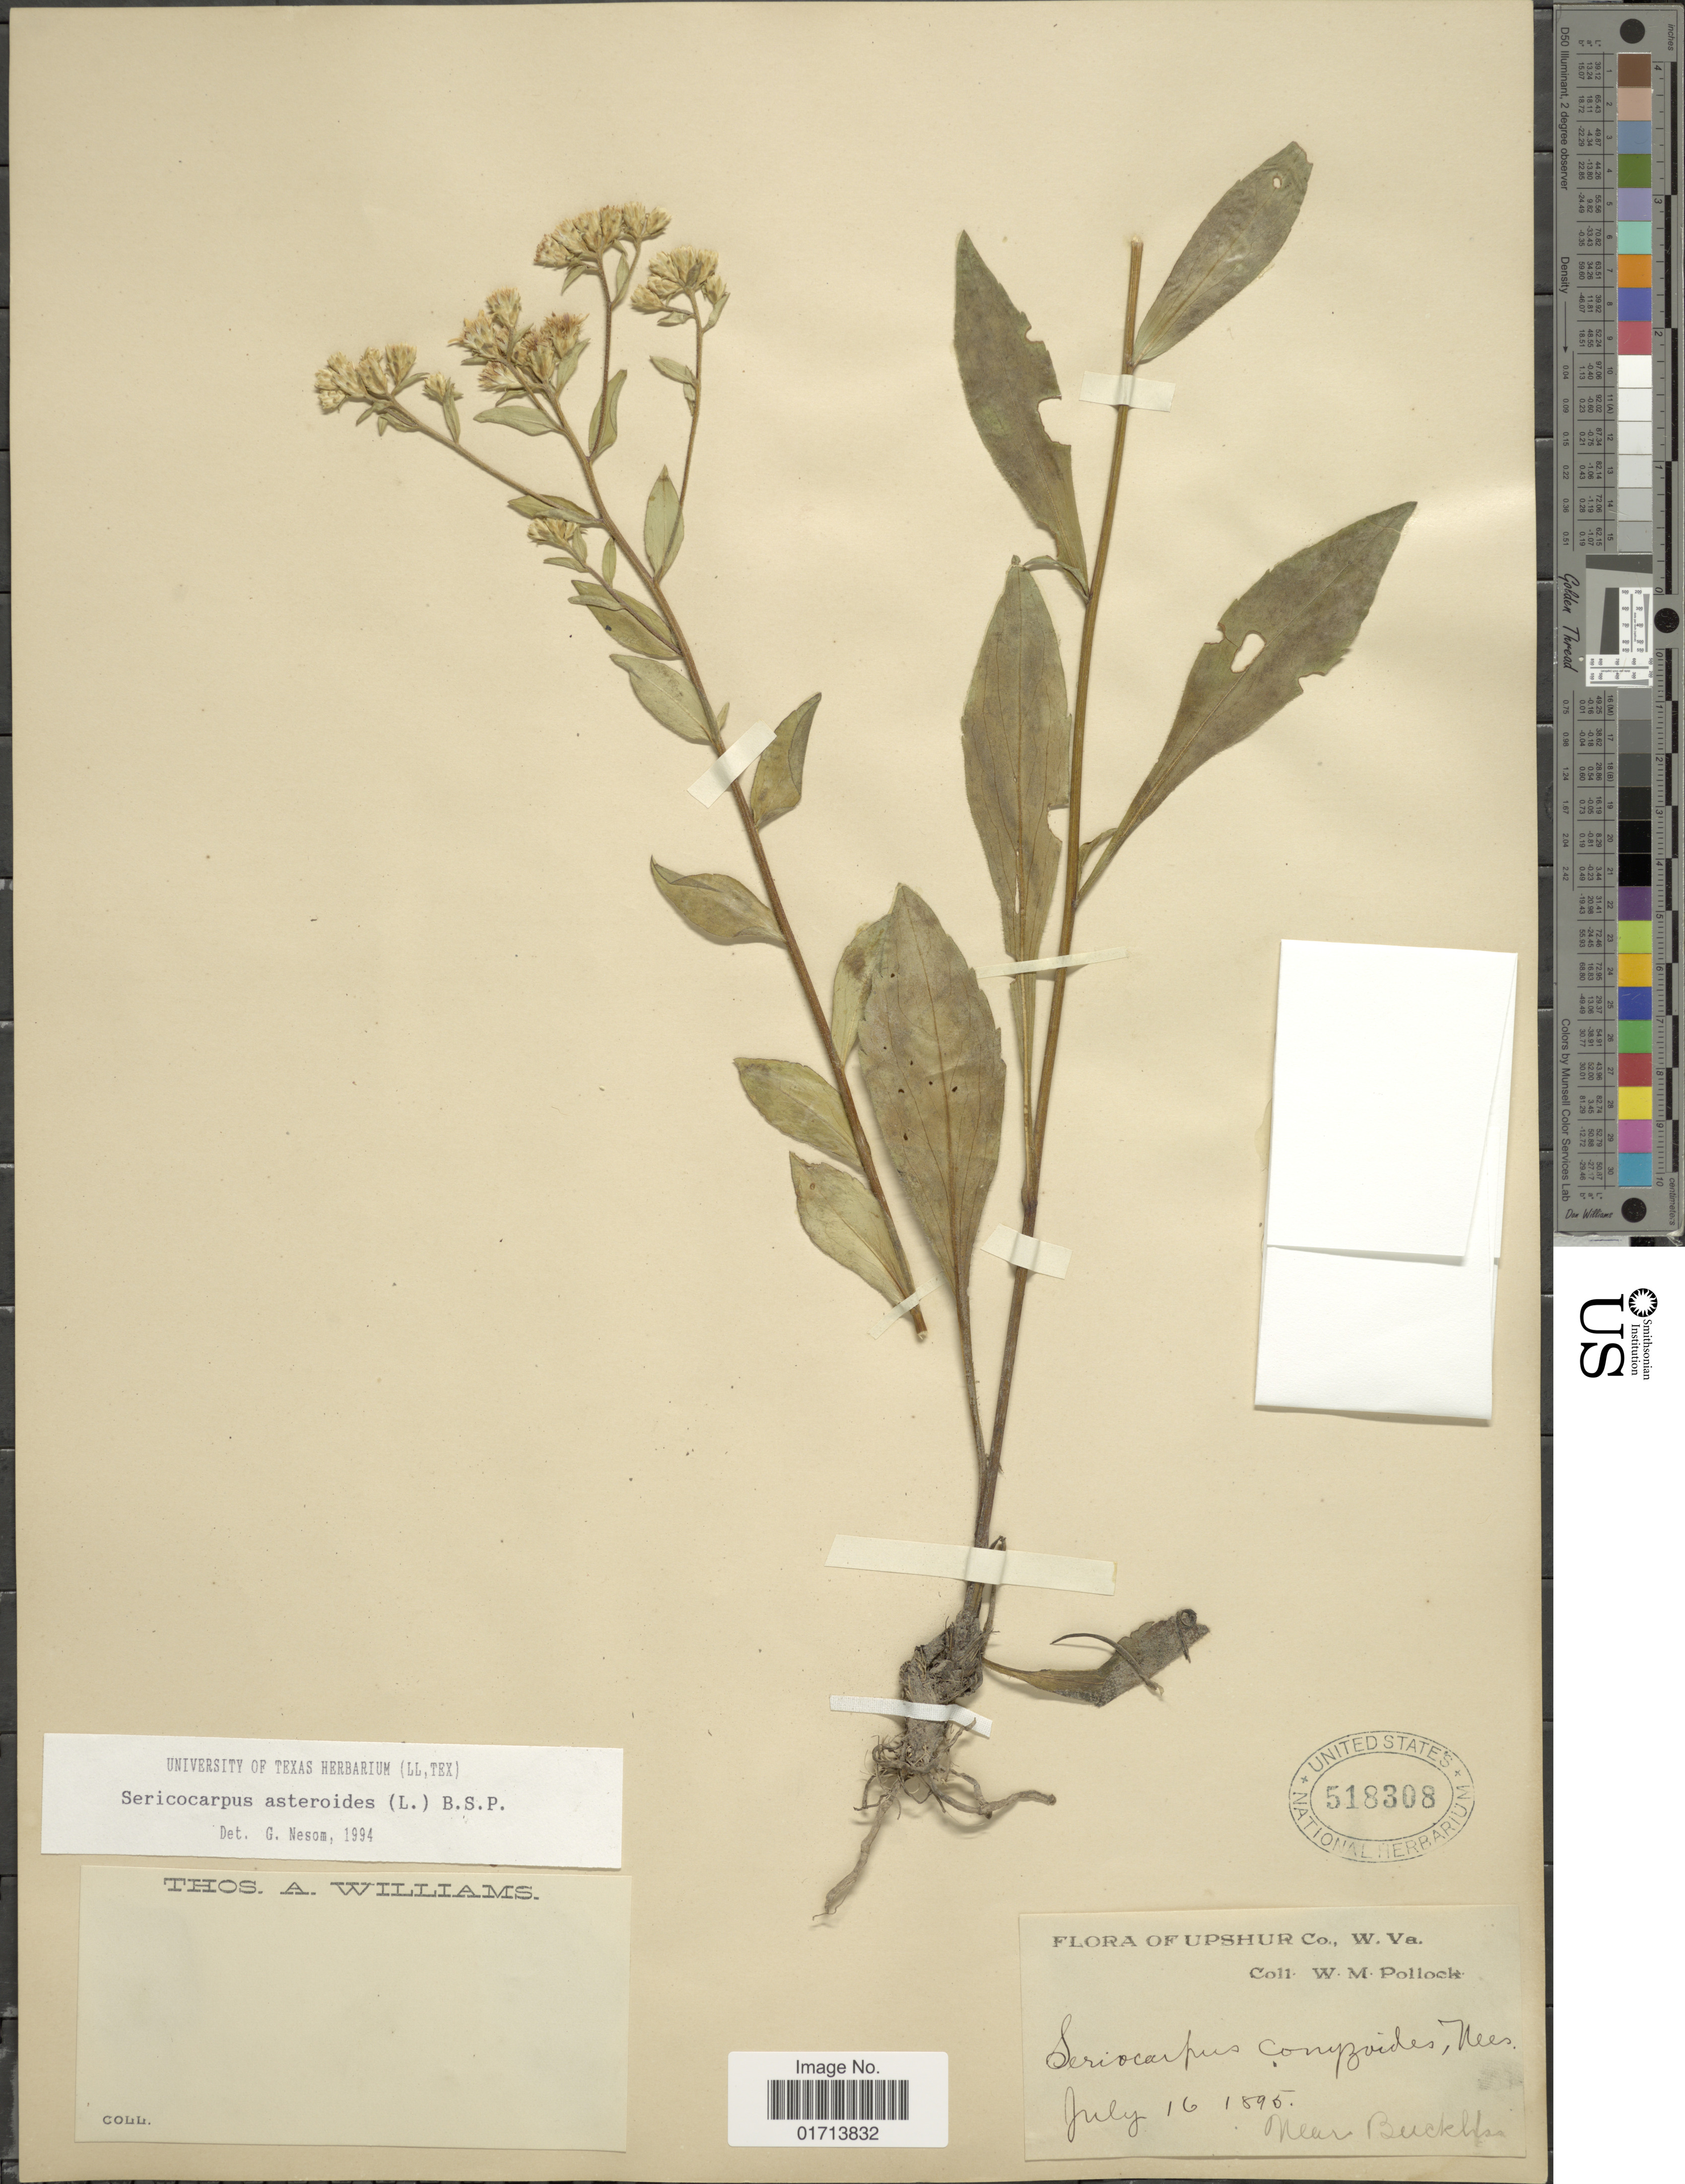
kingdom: Plantae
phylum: Tracheophyta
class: Magnoliopsida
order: Asterales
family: Asteraceae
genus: Sericocarpus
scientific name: Sericocarpus asteroides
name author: (L.) Britton, Stearns & Poggenb.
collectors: W. M. Pollock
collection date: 1895-07-16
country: United States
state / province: West Virginia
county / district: Upshur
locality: W. Va. near Bucklin.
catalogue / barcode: US 518308